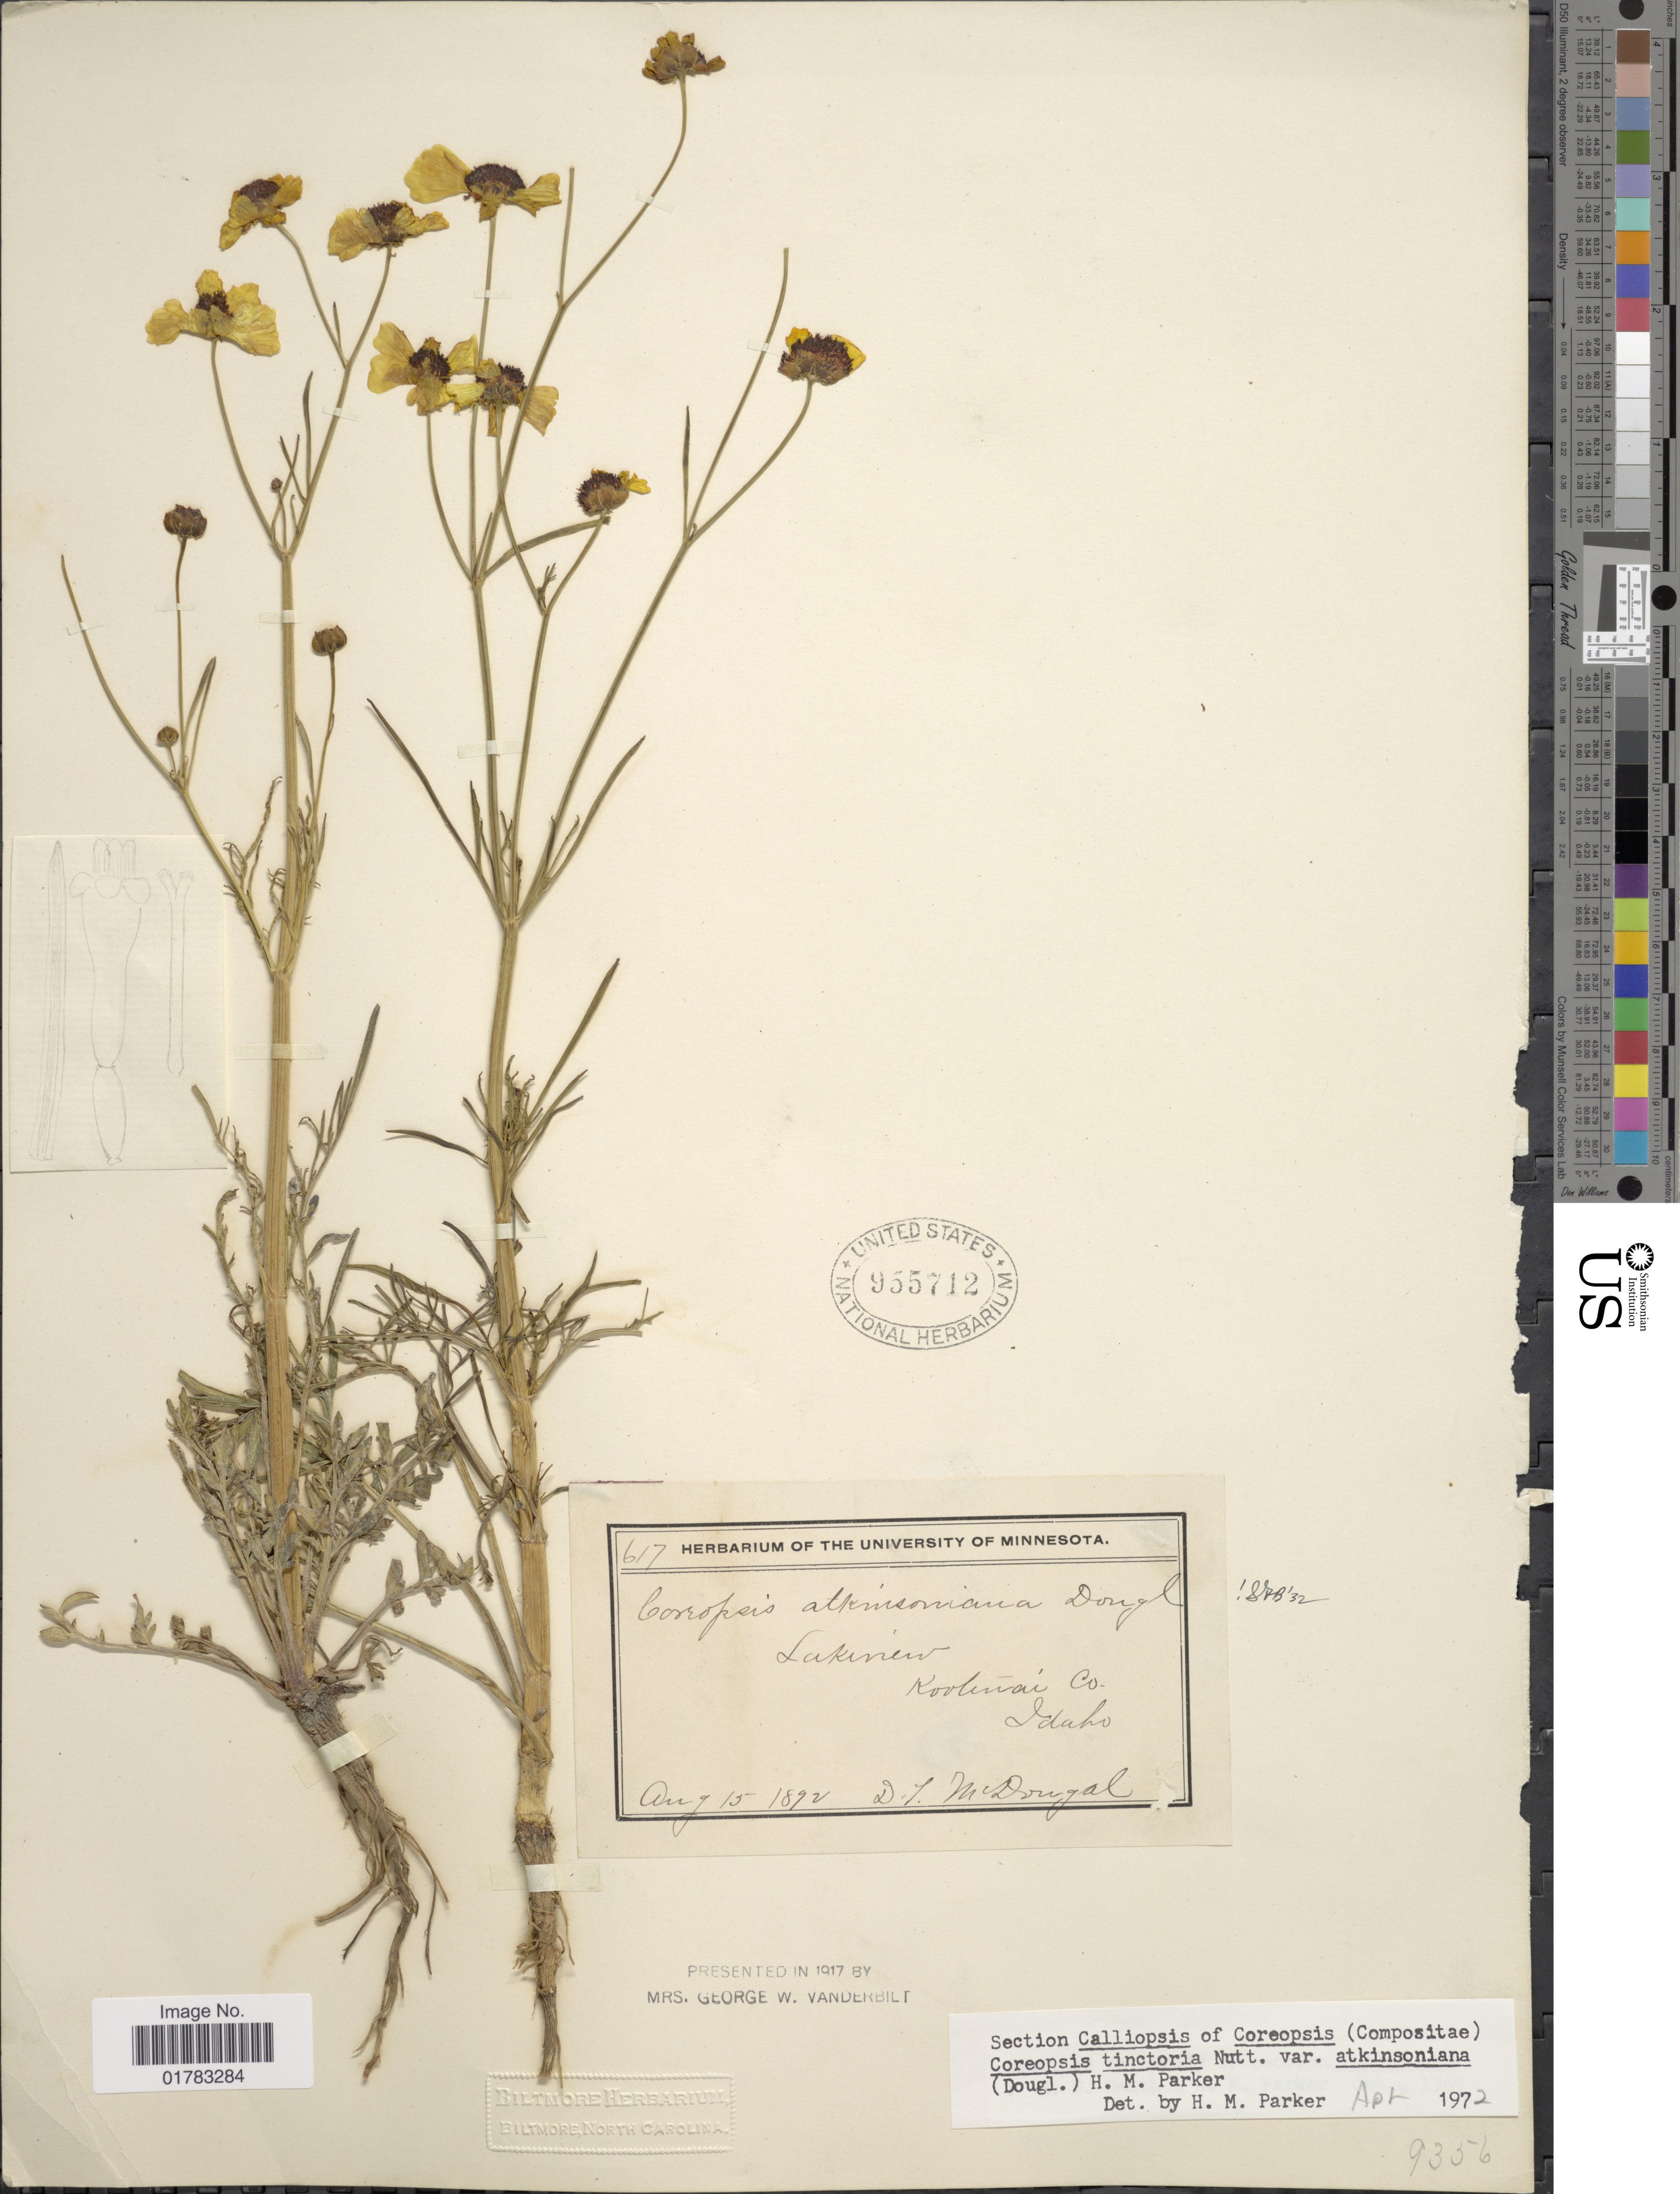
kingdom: Plantae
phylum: Tracheophyta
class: Magnoliopsida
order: Asterales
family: Asteraceae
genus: Coreopsis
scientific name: Coreopsis tinctoria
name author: Nutt.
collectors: D. Mcdougal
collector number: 617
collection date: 1892-08-15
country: United States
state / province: Idaho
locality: Lakeview, Koolenai Co.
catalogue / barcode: US 955712